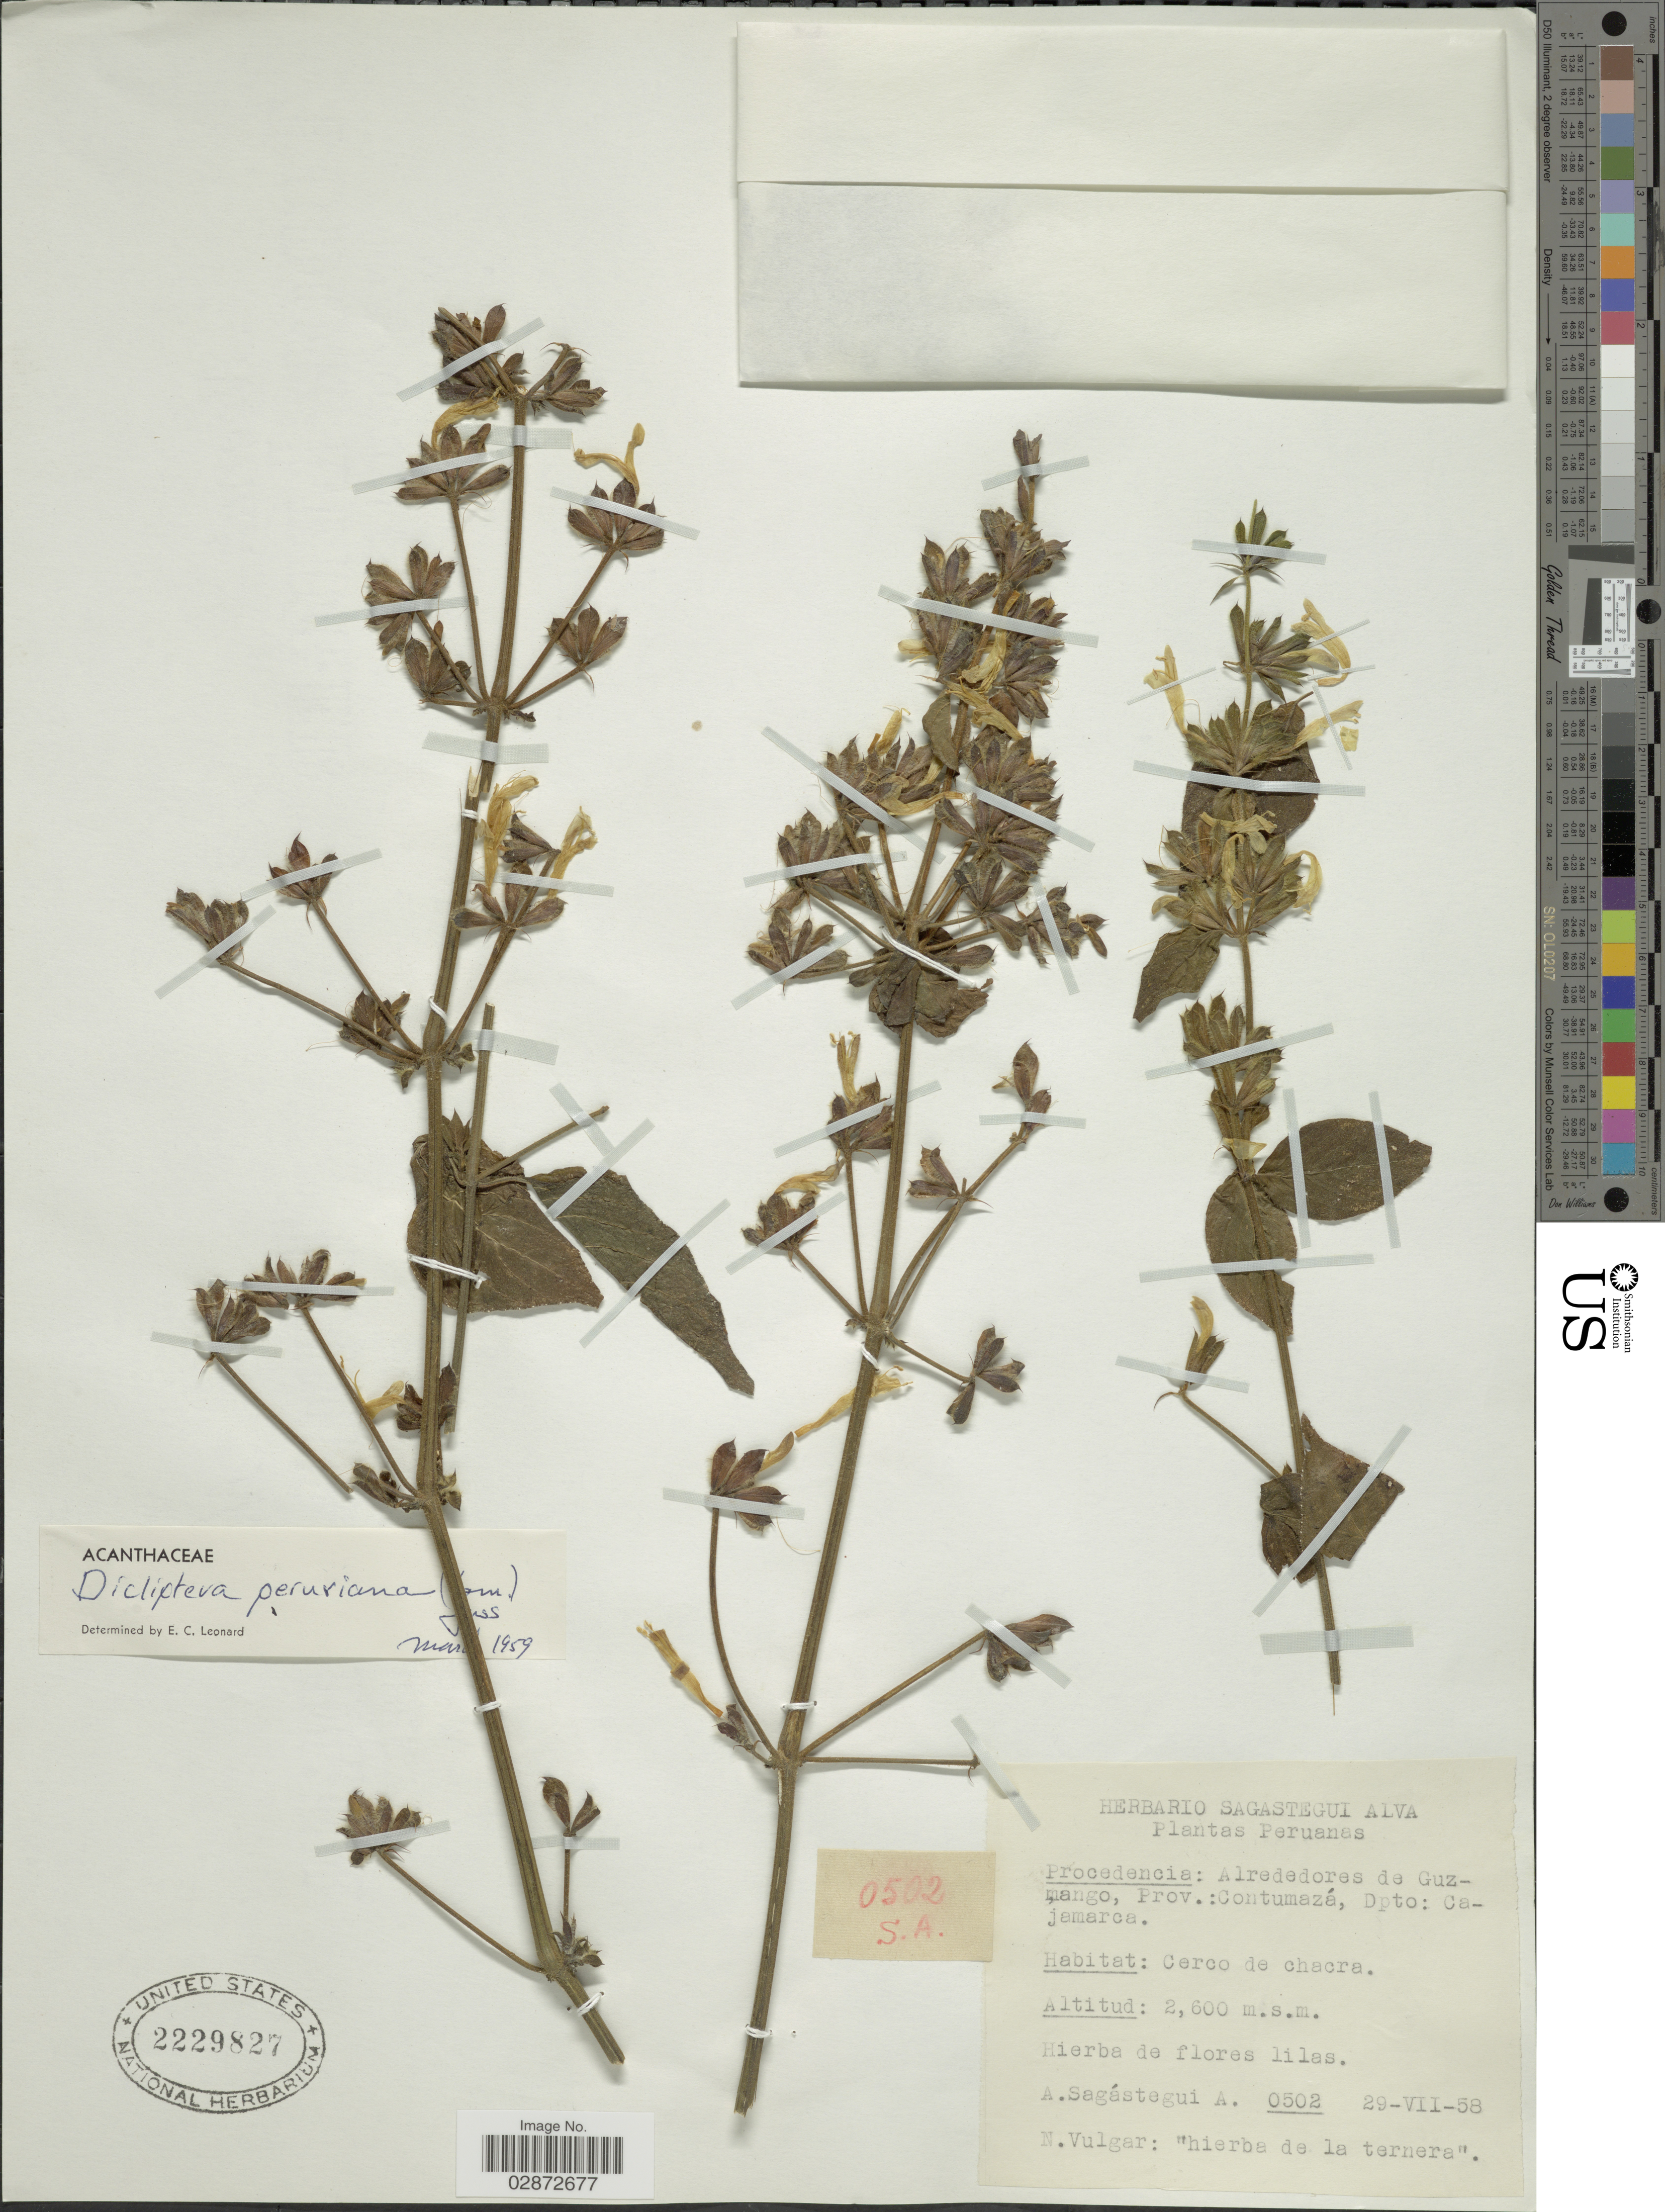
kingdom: Plantae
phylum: Tracheophyta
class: Magnoliopsida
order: Lamiales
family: Acanthaceae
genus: Dicliptera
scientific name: Dicliptera sp.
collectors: A. Sagástegui A.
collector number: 0502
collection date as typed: Transcribed d/m/y: 29/7/58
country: Peru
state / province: Cajamarca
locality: Procedencia: Alrededores de Guzmango, Prov.: Contumazá, Dpto: Cajamarca.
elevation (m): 2600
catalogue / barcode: US 2229827